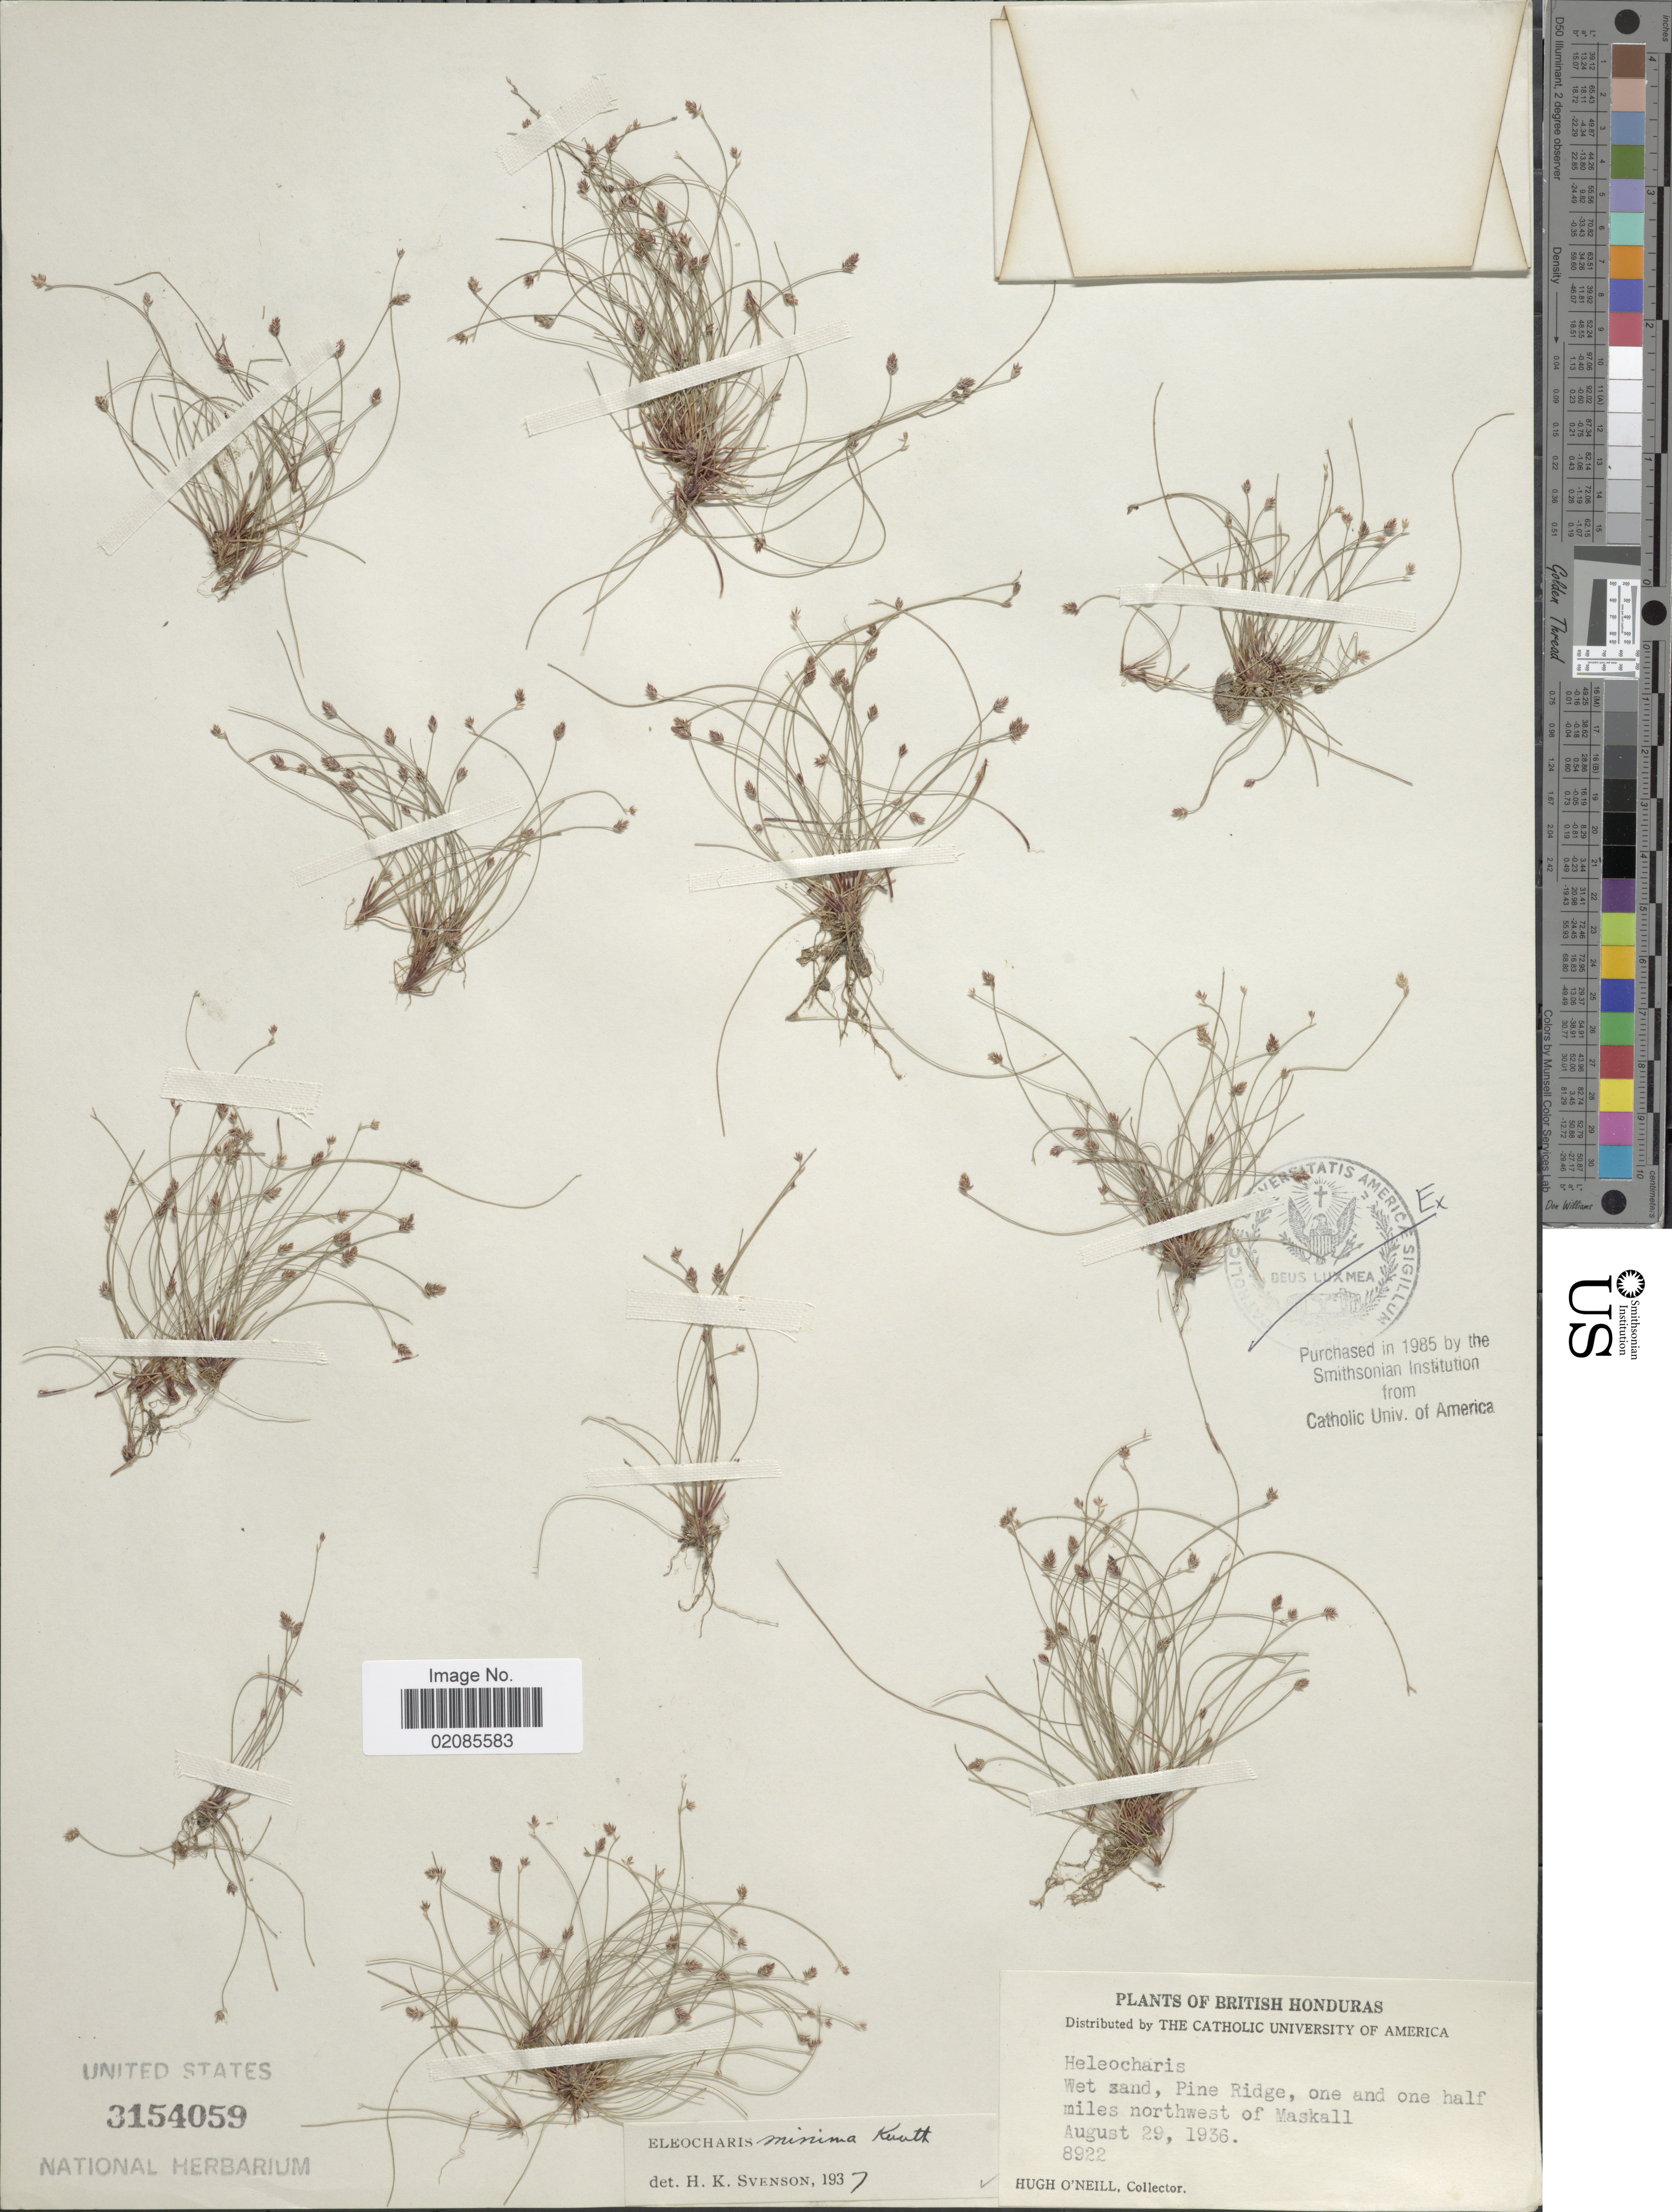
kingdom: Plantae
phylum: Tracheophyta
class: Liliopsida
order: Poales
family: Cyperaceae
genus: Eleocharis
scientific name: Eleocharis minima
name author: Kunth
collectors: H. O'Neill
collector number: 8922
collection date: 1936-08-29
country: Belize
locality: British Honduras, Pine Ridge, one and one half miles northwest of Maskall.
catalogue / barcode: US 3154059